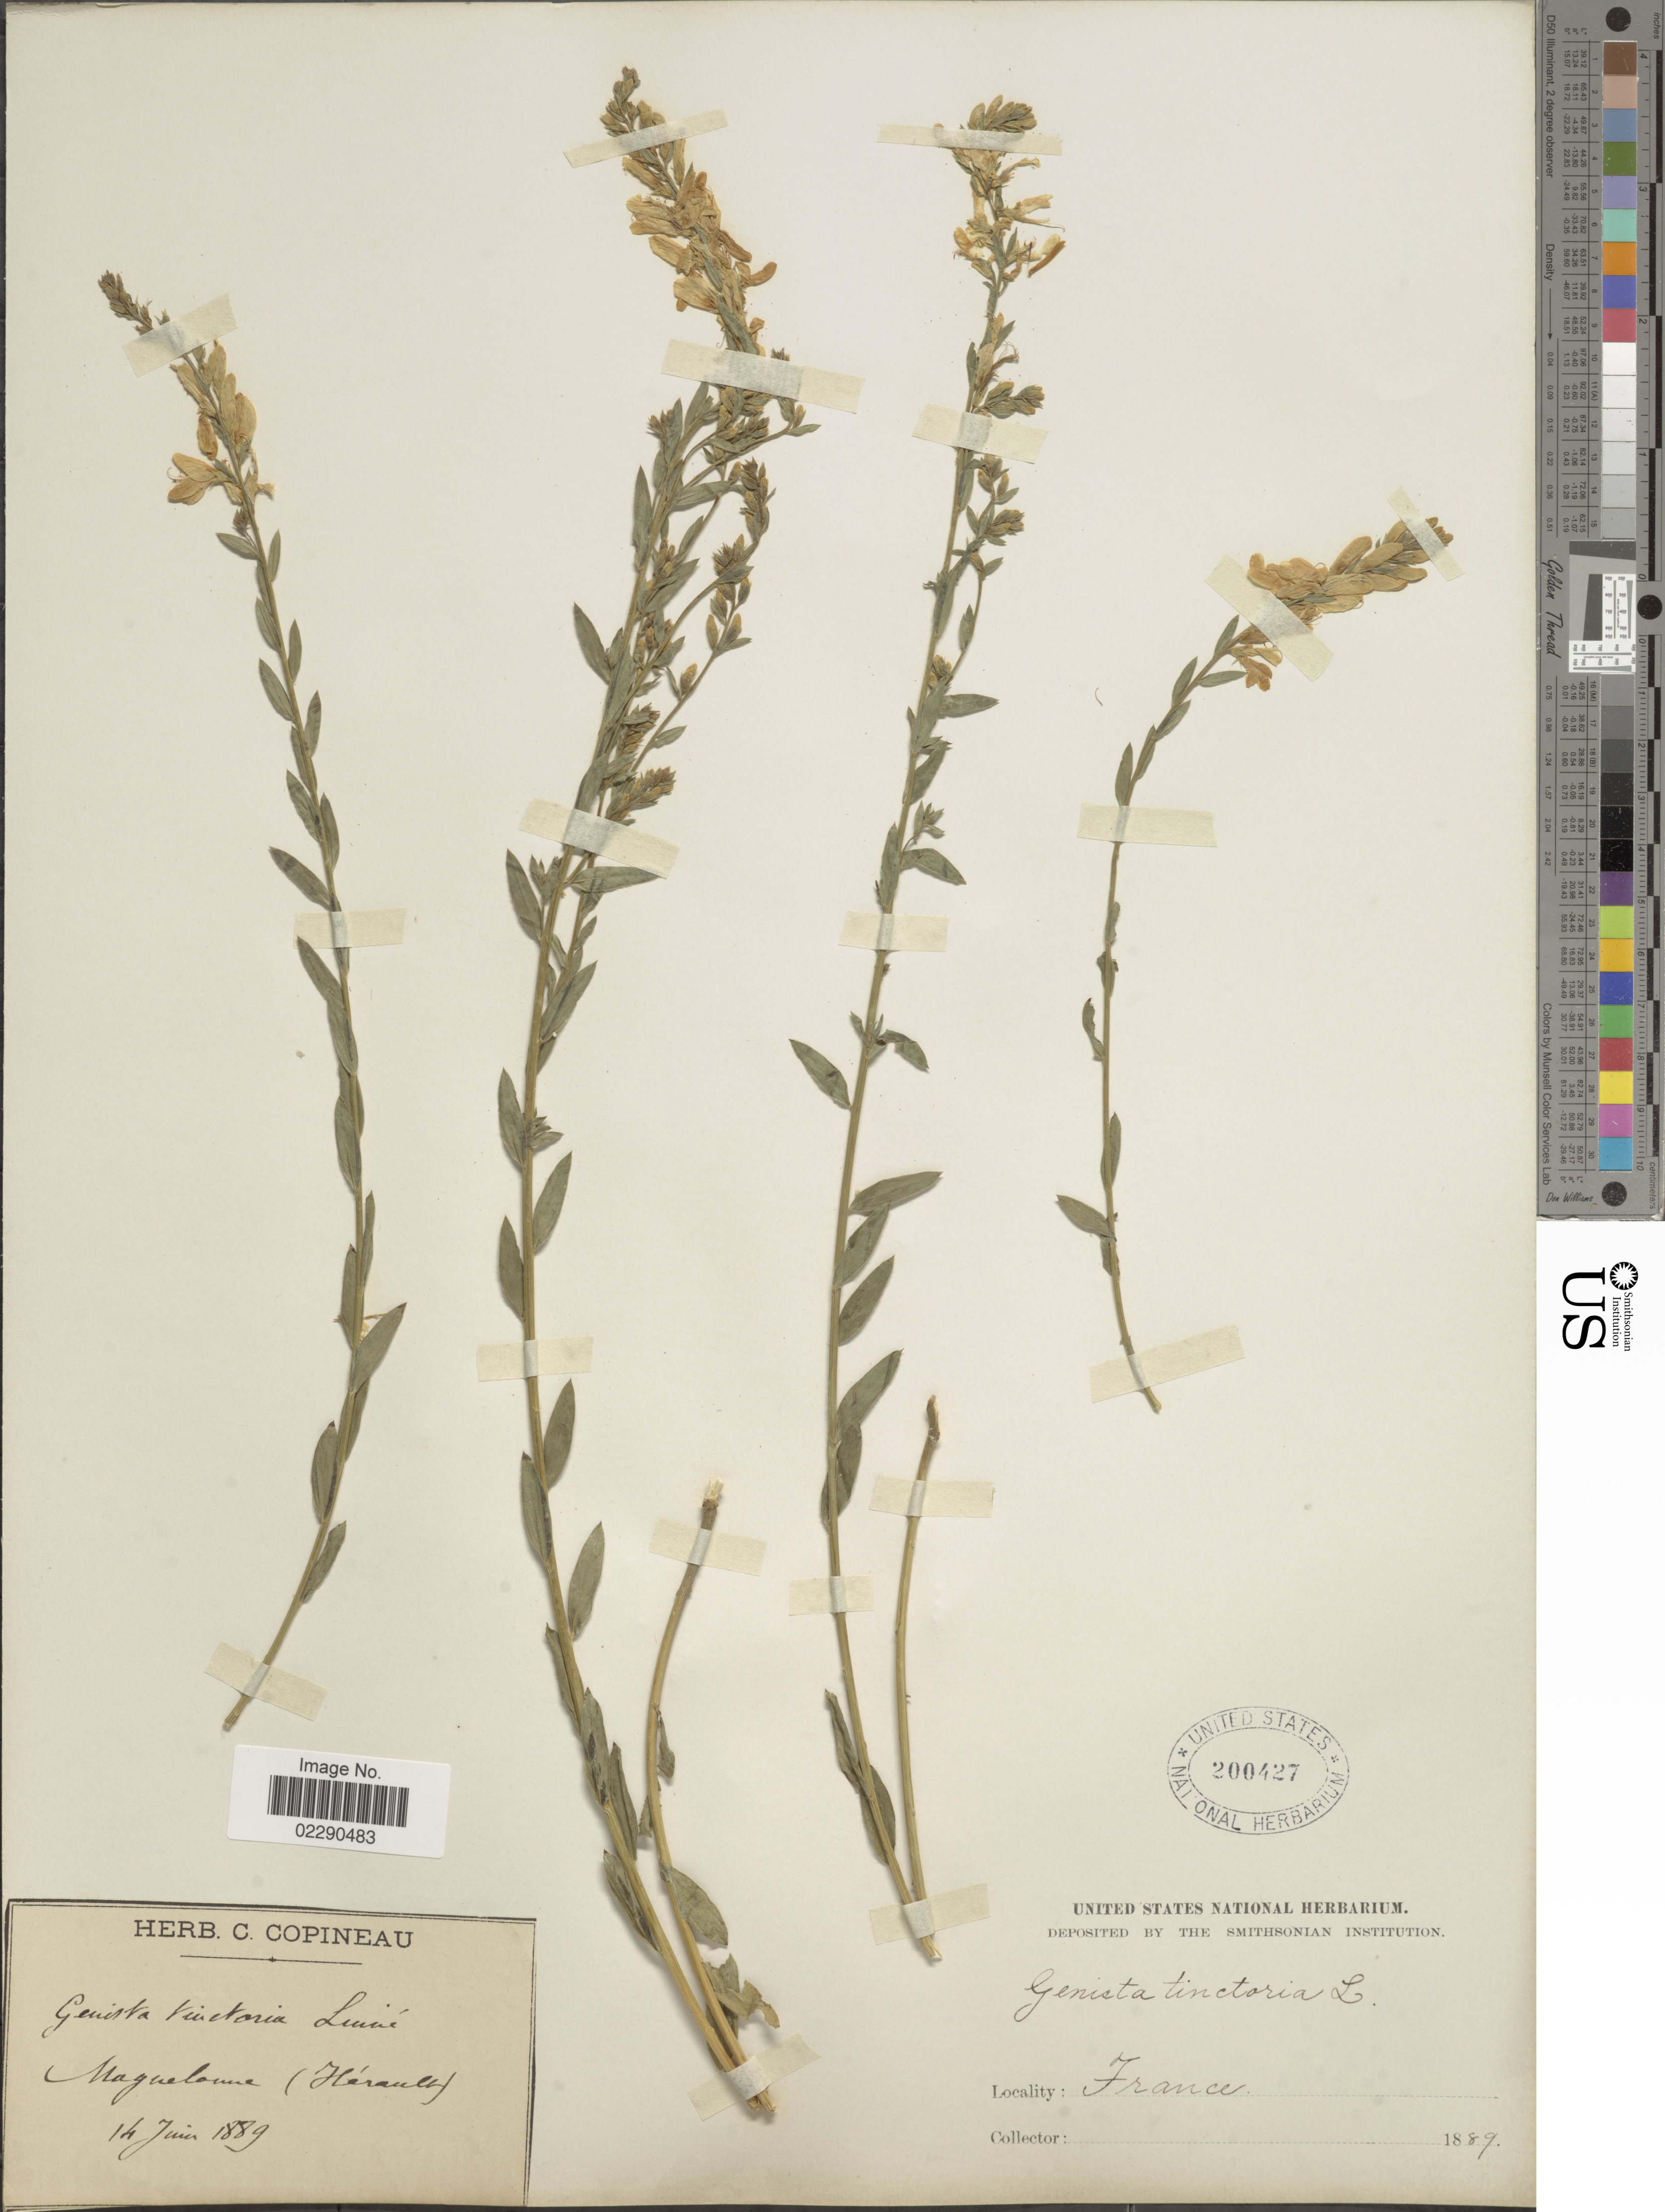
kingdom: Plantae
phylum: Tracheophyta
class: Magnoliopsida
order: Fabales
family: Fabaceae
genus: Genista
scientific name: Genista tinctoria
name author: L.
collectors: U.S. National Herbarium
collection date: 1889-06-14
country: France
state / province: Occitanie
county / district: Hérault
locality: Maguelome [interpreted] (Herault)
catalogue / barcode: US 200427